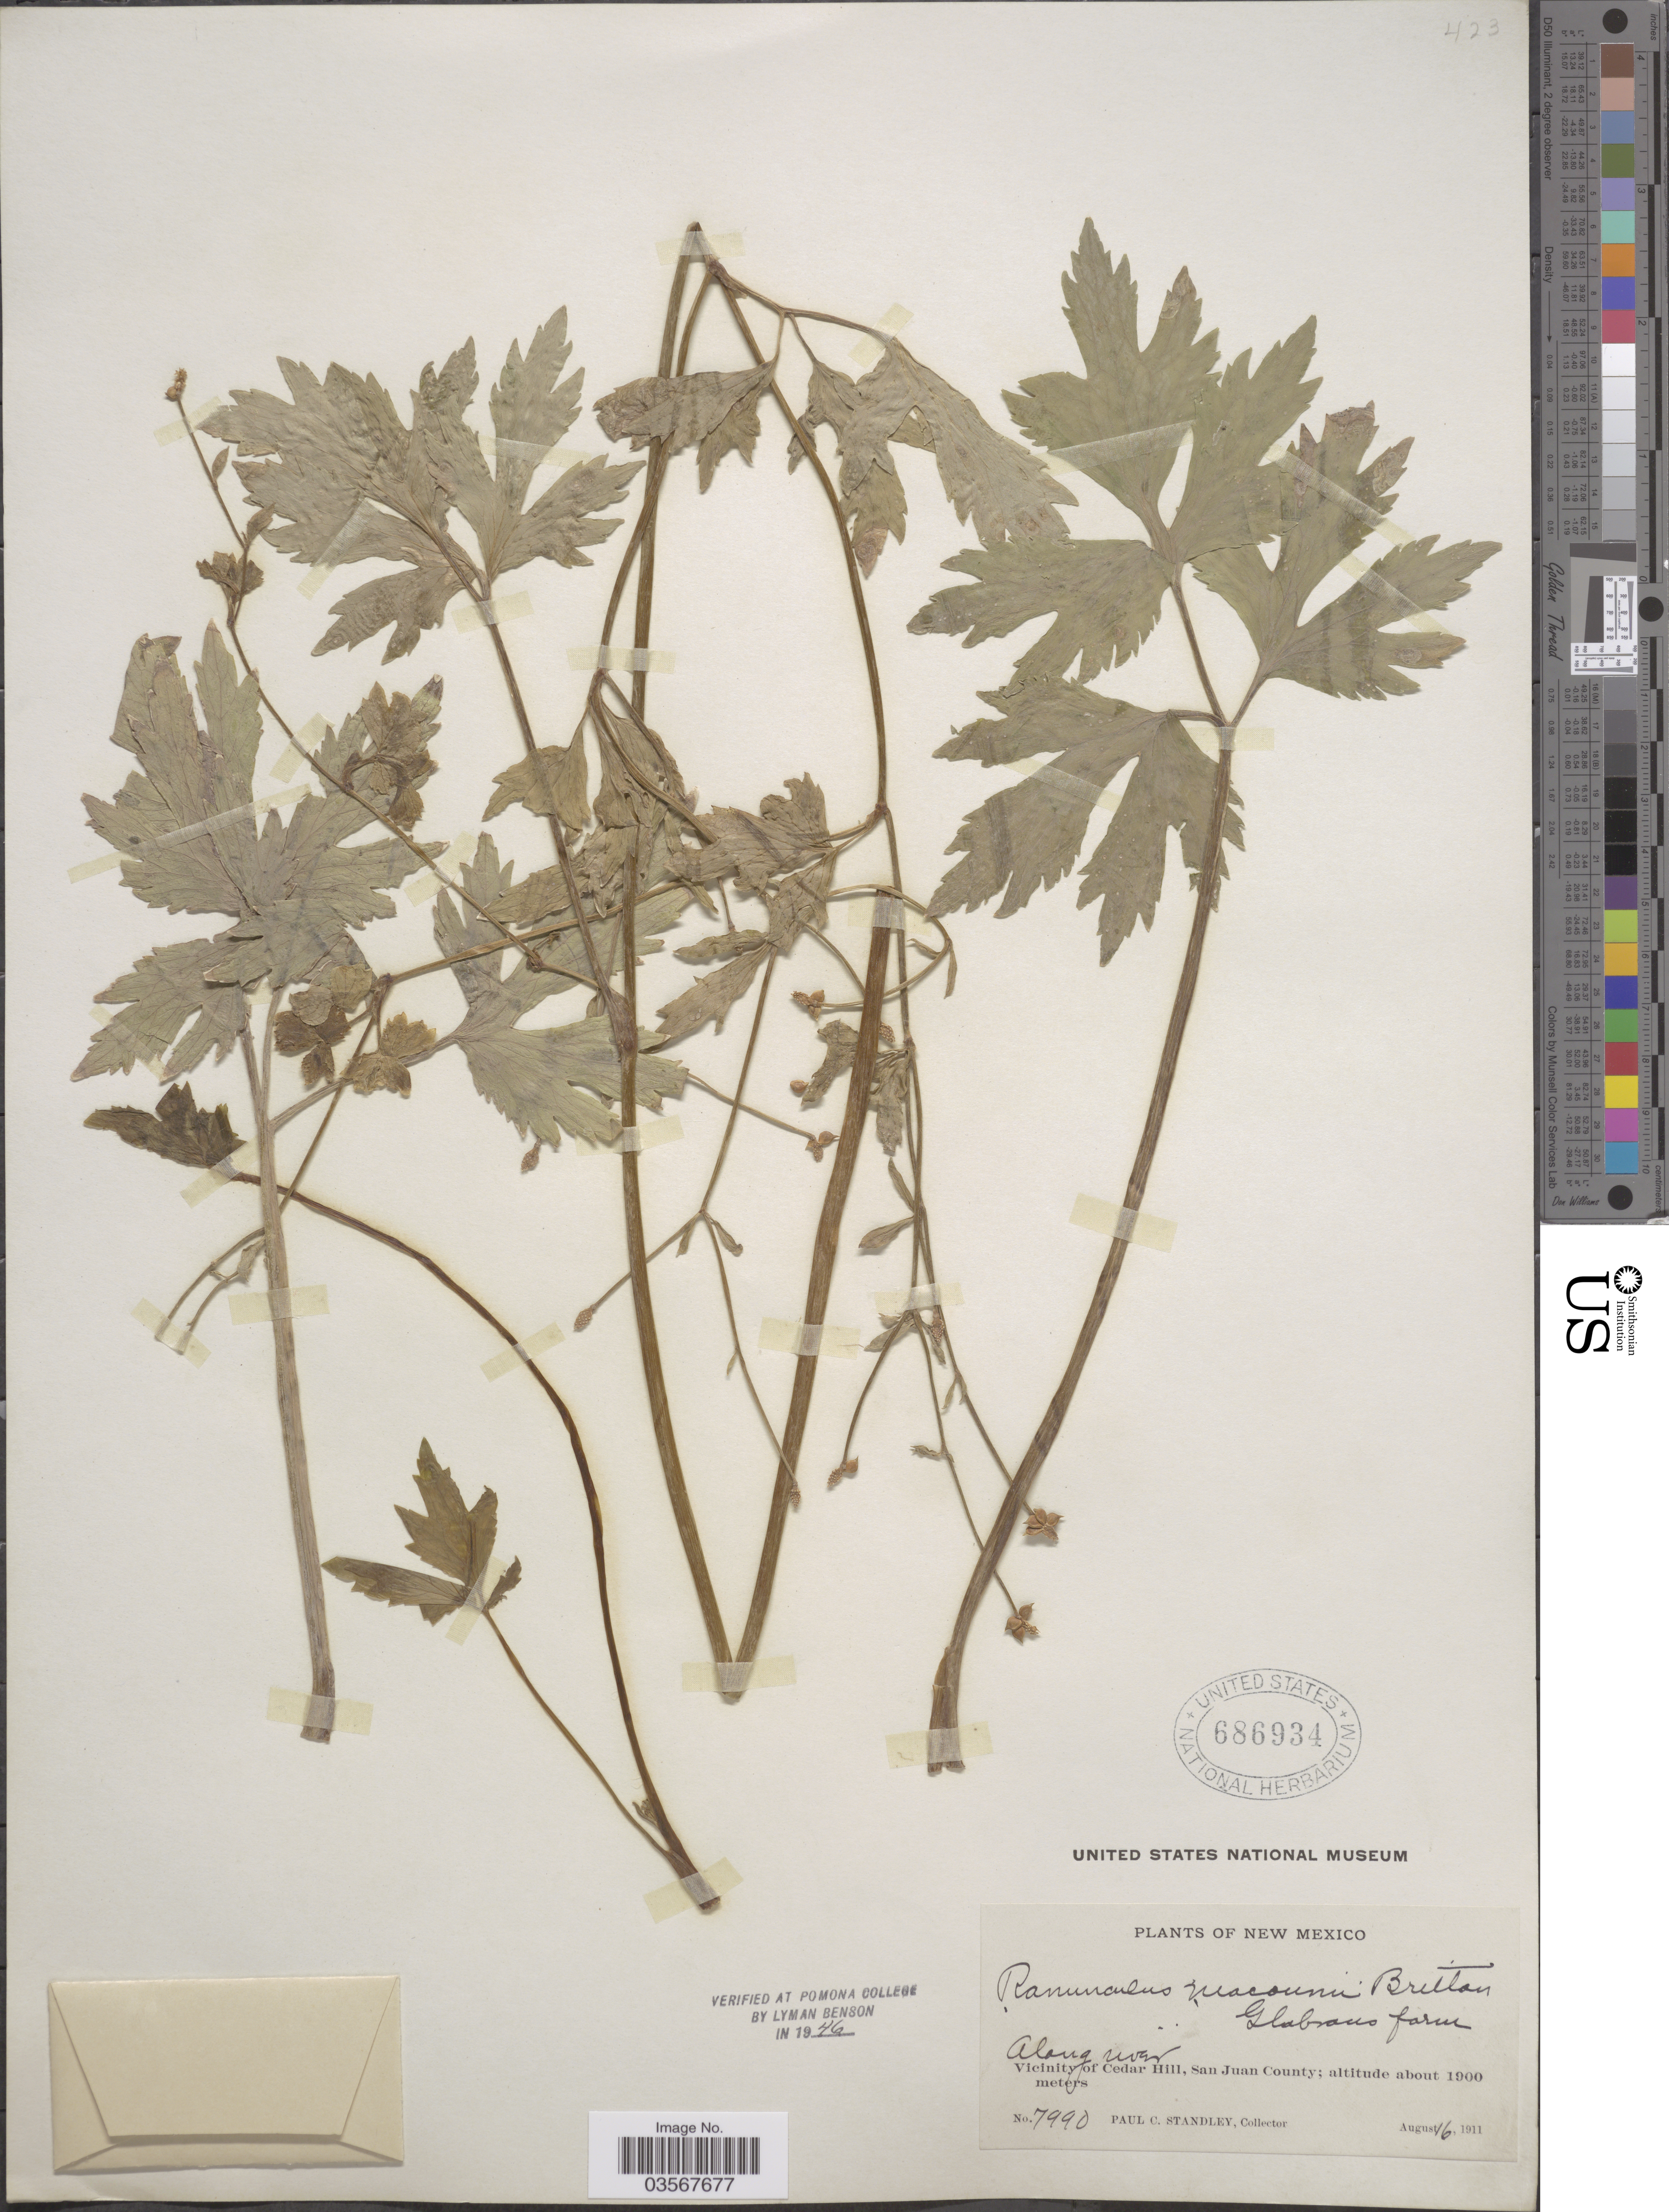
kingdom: Plantae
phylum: Tracheophyta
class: Magnoliopsida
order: Ranunculales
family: Ranunculaceae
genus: Ranunculus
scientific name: Ranunculus macounii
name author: Britton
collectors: P. C. Standley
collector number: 7990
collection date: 1911-08-16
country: United States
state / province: New Mexico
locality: Along river. Vicinity of Cedar Hill, San Juan County.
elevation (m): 1900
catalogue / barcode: US 686934